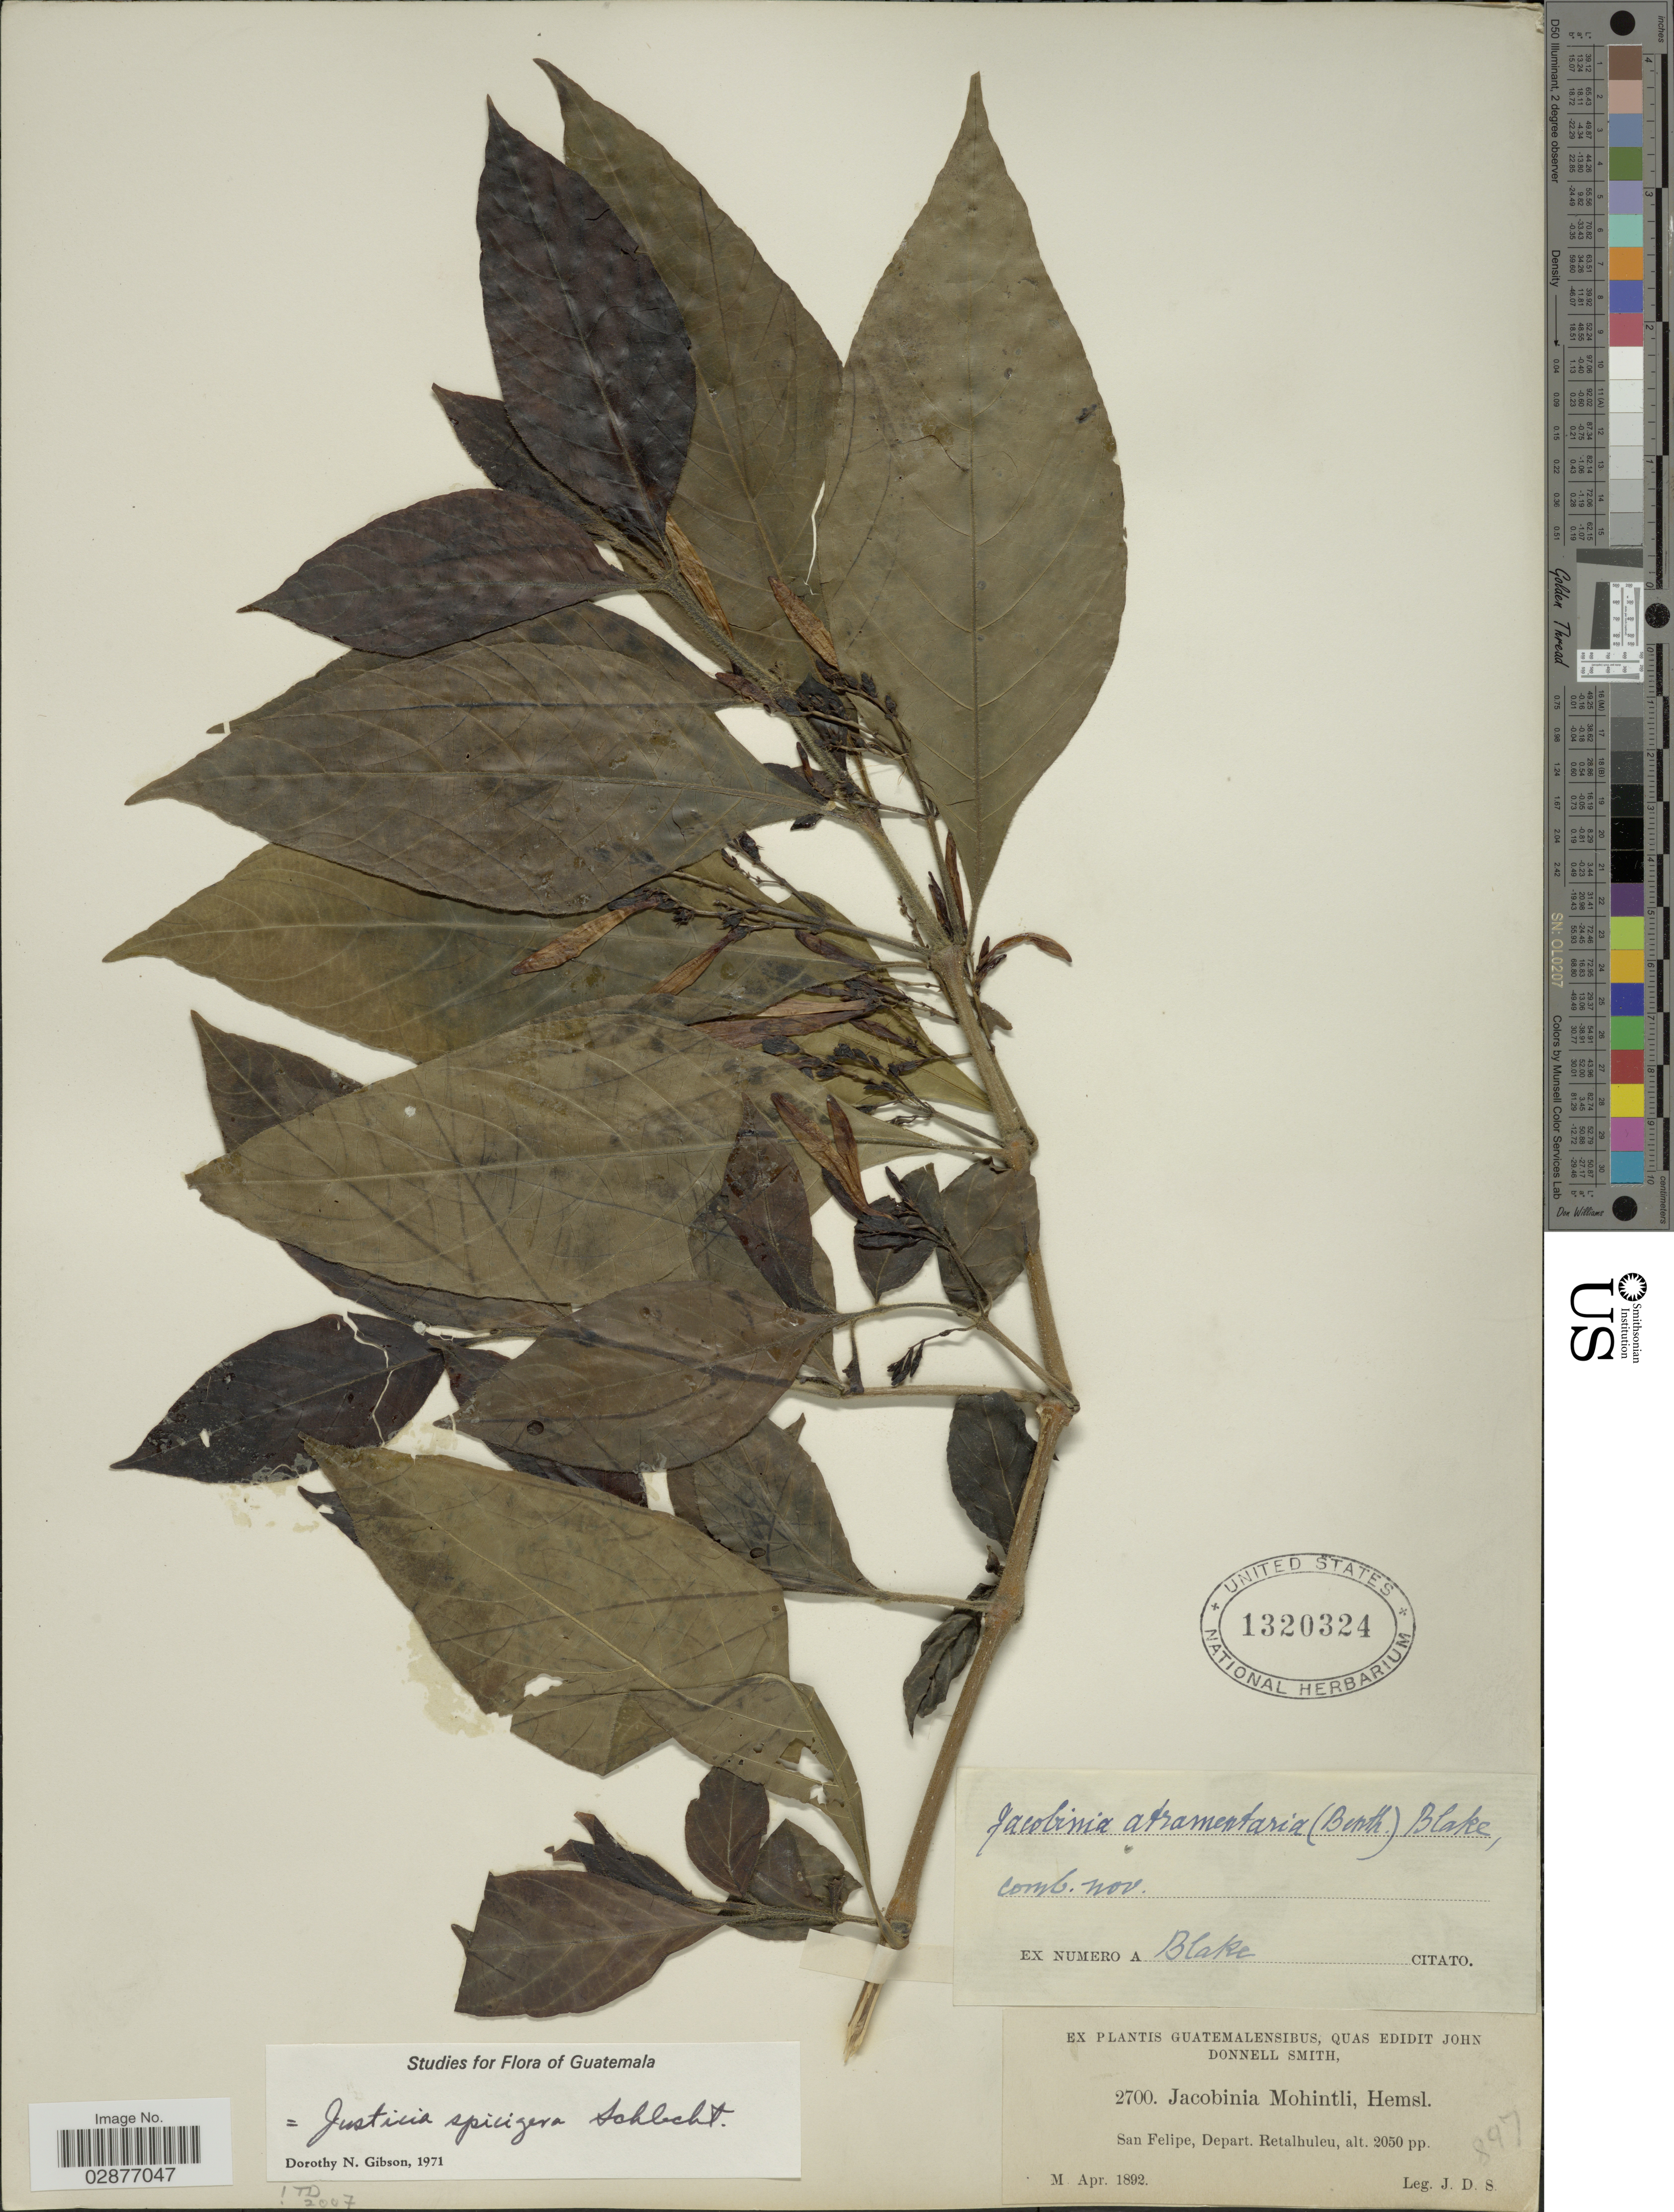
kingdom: Plantae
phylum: Tracheophyta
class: Magnoliopsida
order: Lamiales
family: Acanthaceae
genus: Justicia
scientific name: Justicia spicigera 'Sidicaro'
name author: Schltdl.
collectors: J. Donnell Smith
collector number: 2700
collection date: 1892-04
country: Guatemala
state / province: Retalhuleu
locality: San Felipe, Depart. Retalhuleu.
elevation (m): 625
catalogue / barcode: US 1320324